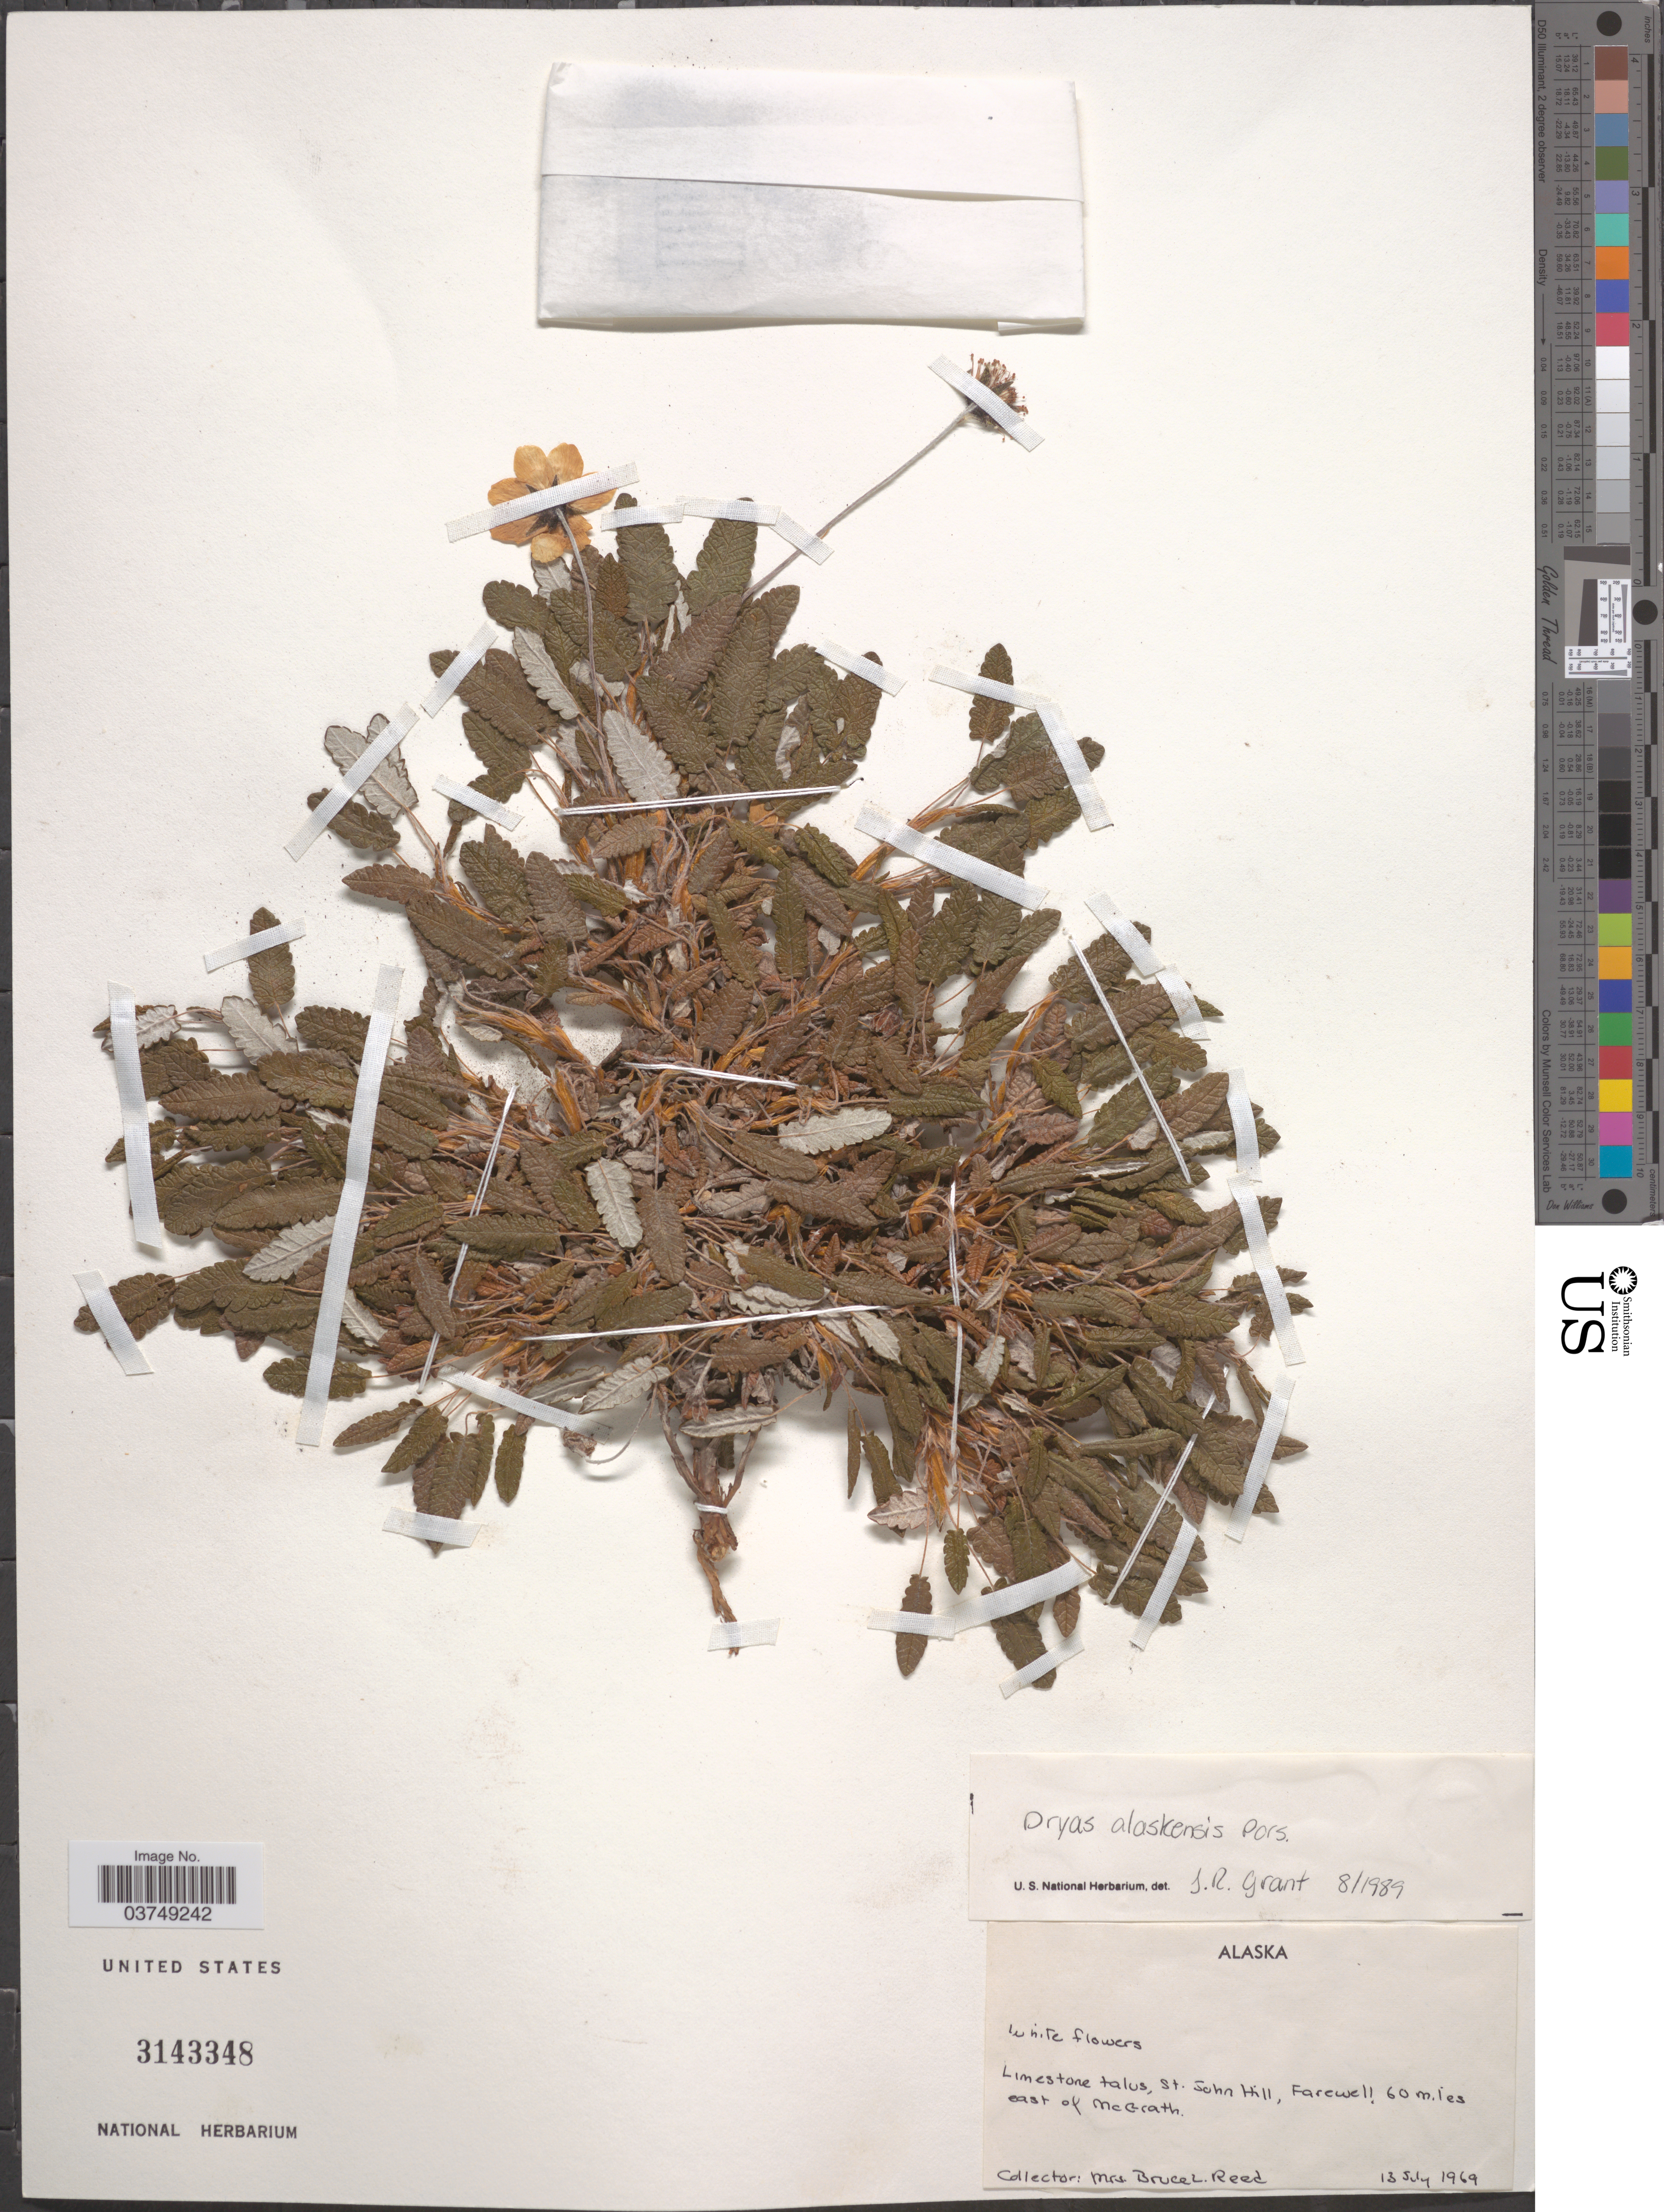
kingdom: Plantae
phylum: Tracheophyta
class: Magnoliopsida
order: Rosales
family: Rosaceae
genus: Dryas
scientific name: Dryas alaskensis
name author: A.E. Porsild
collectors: B. Reed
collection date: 1969-07-13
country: United States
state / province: Alaska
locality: St. John Hill, Farewell 60 miles east of McGrath.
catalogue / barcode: US 3143348